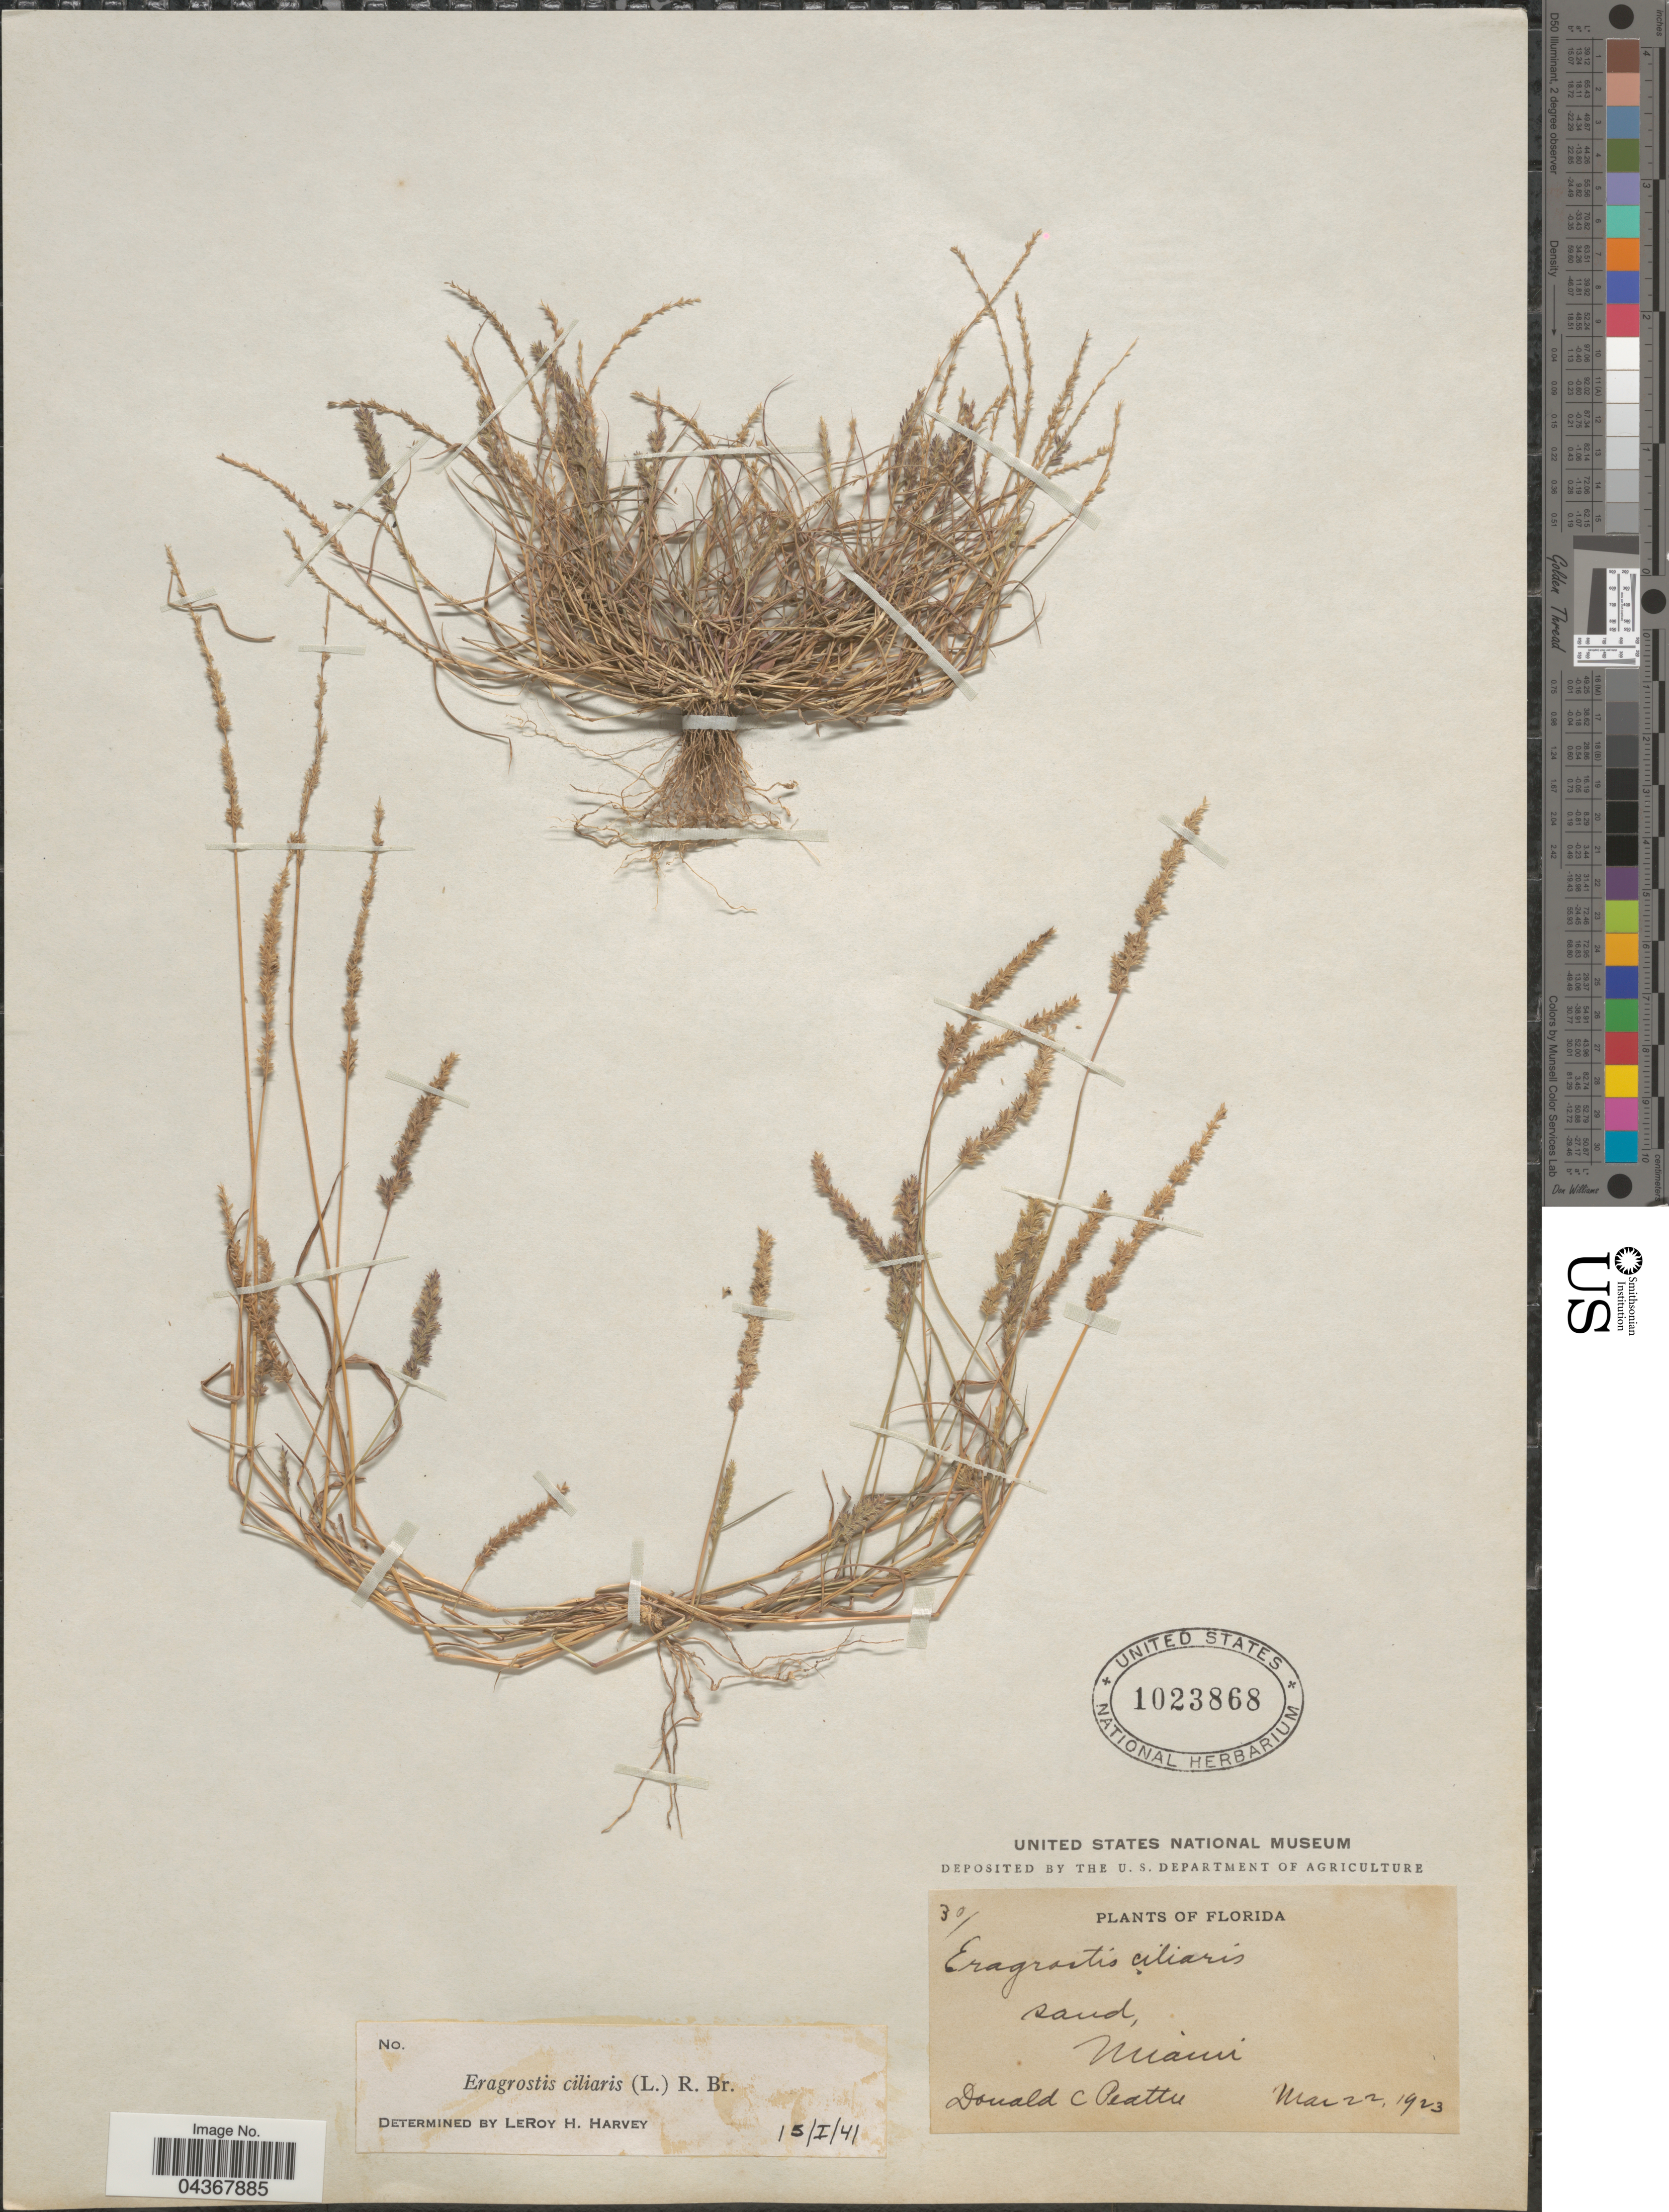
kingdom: Plantae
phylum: Tracheophyta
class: Liliopsida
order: Poales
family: Poaceae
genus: Eragrostis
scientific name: Eragrostis ciliaris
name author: (L.) R. Br.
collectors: D. Peattie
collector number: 30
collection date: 1923-03-22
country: United States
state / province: Florida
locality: Sand, Miami.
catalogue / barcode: US 1023868